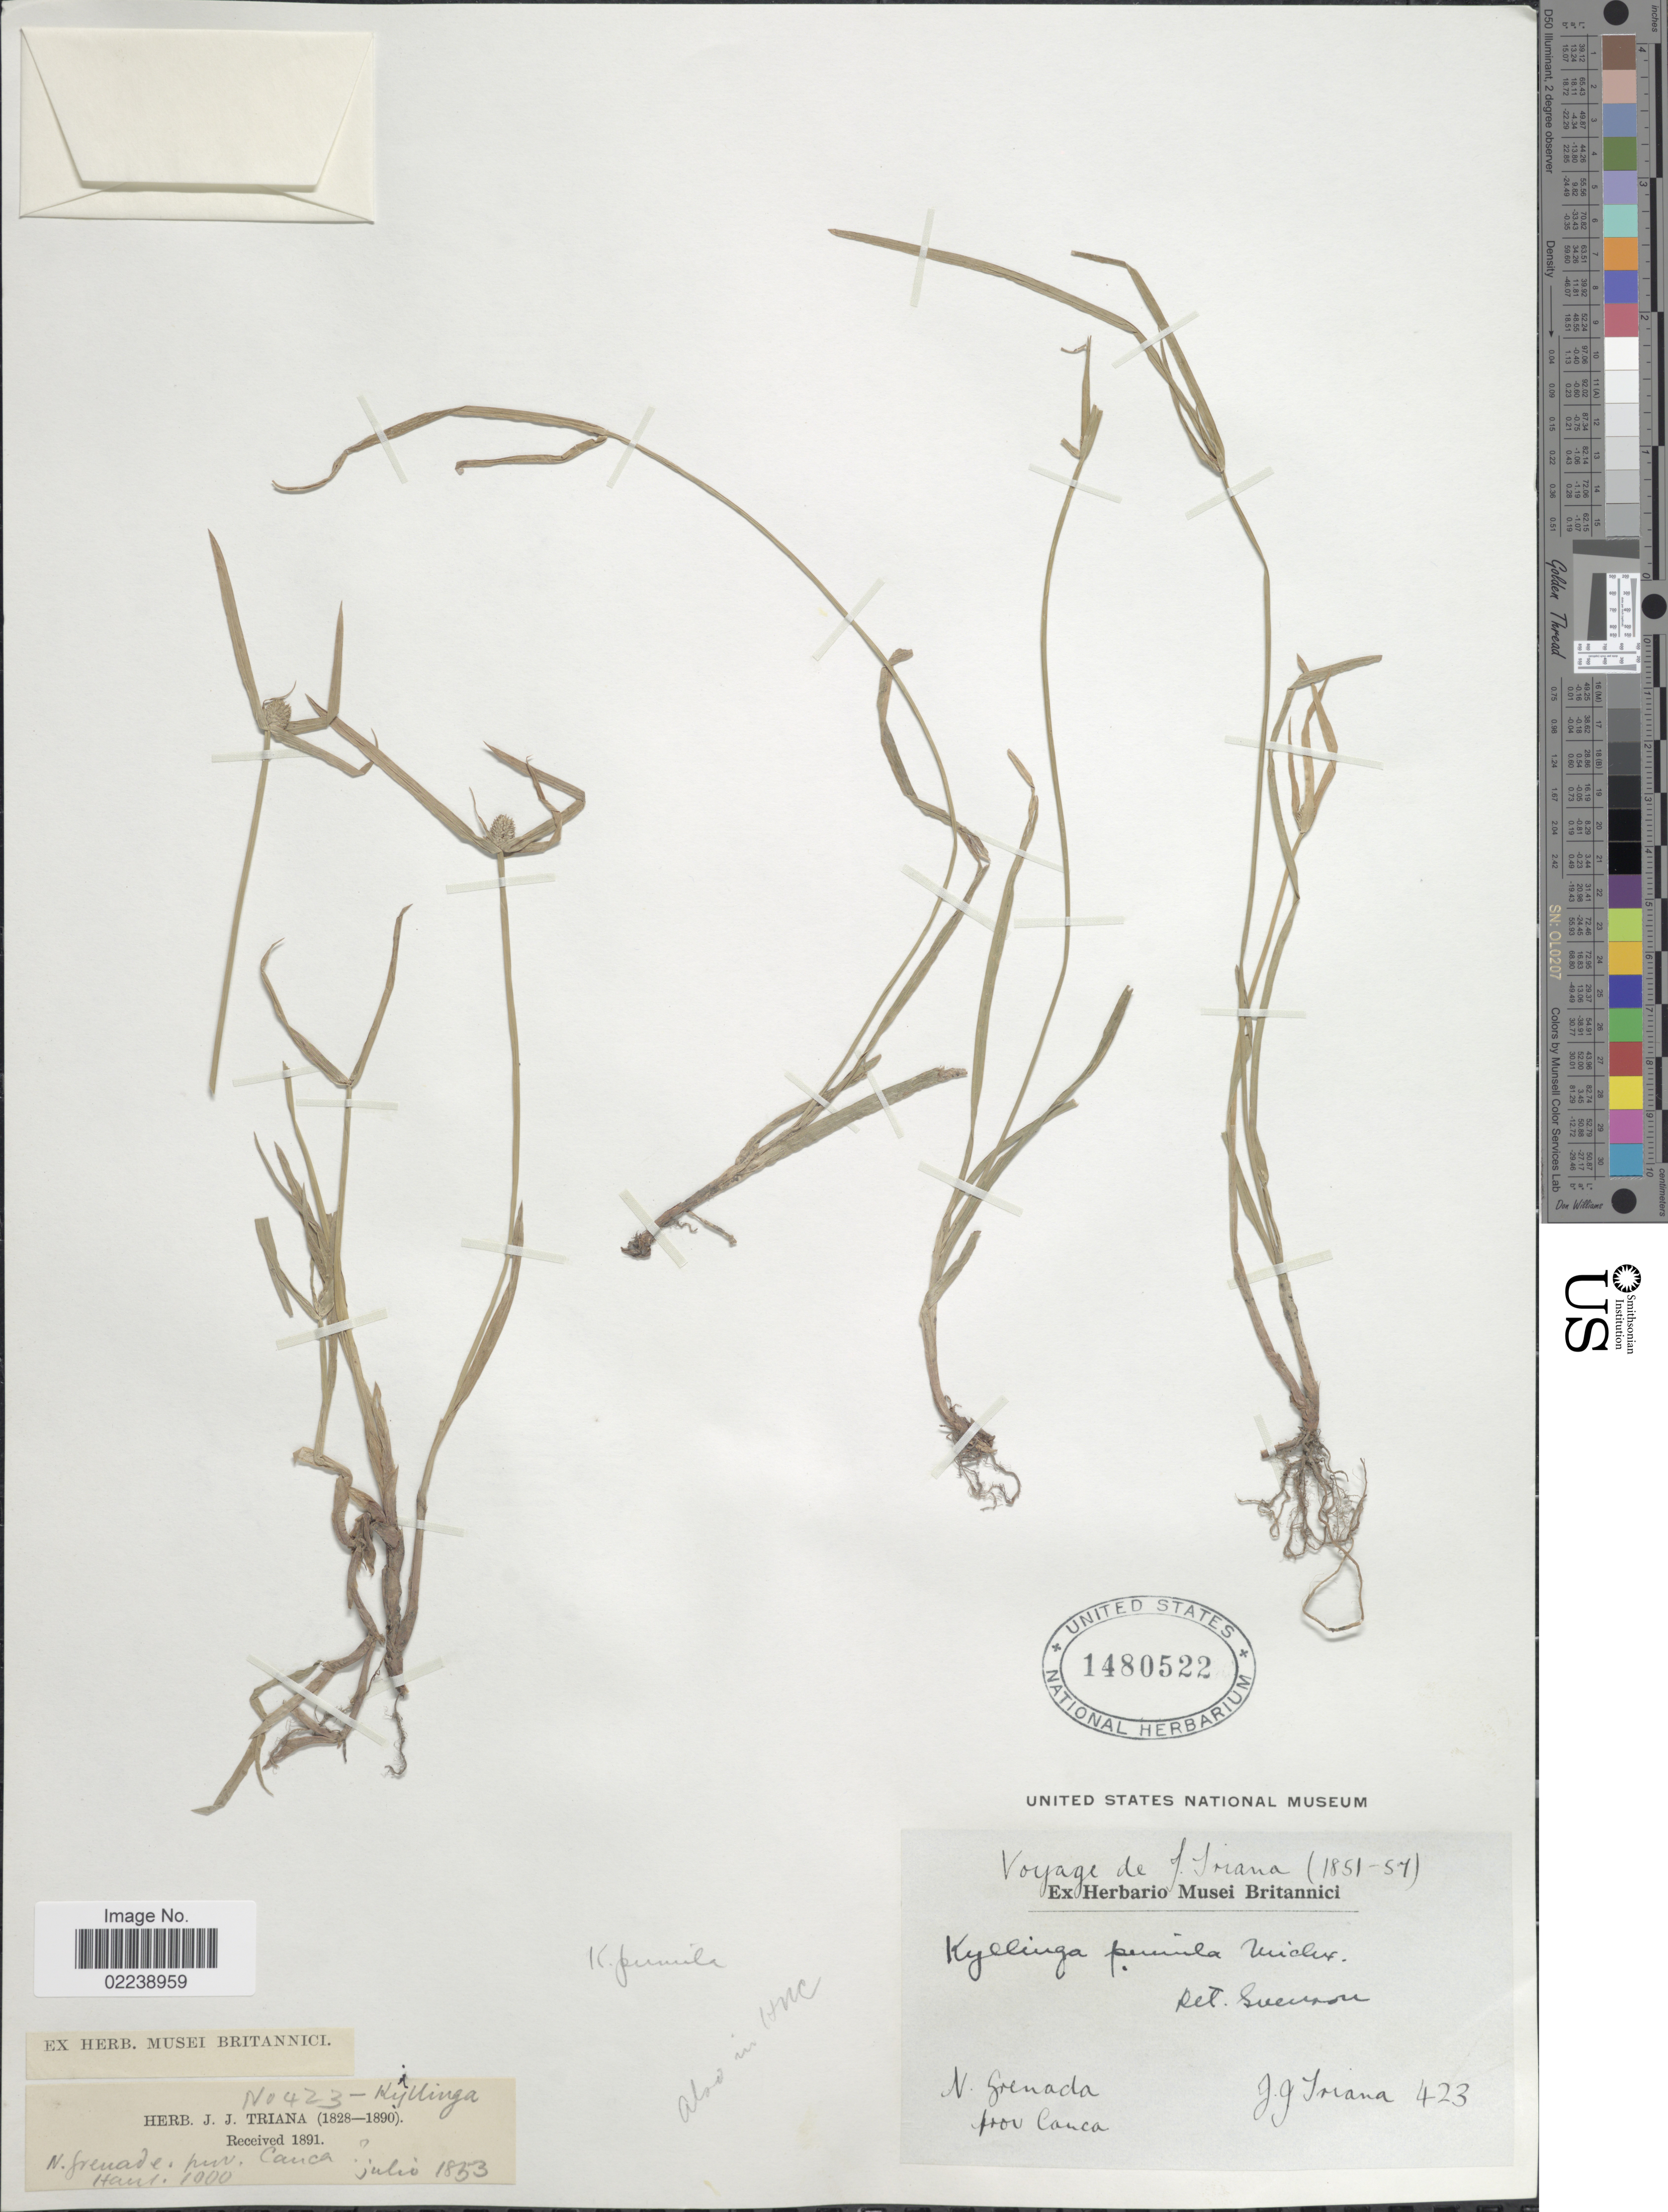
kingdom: Plantae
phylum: Tracheophyta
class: Liliopsida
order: Poales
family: Cyperaceae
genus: Cyperus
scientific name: Cyperus hortensis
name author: (Salzm. ex Steud.) Dorr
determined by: Strong, M. T., (US), Smithsonian Institution - National Museum of Natural History (UNITED STATES)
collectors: J. J. Triana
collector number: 423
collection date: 1853-07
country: Colombia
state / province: Cauca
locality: N. Grenada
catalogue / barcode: US 1480522